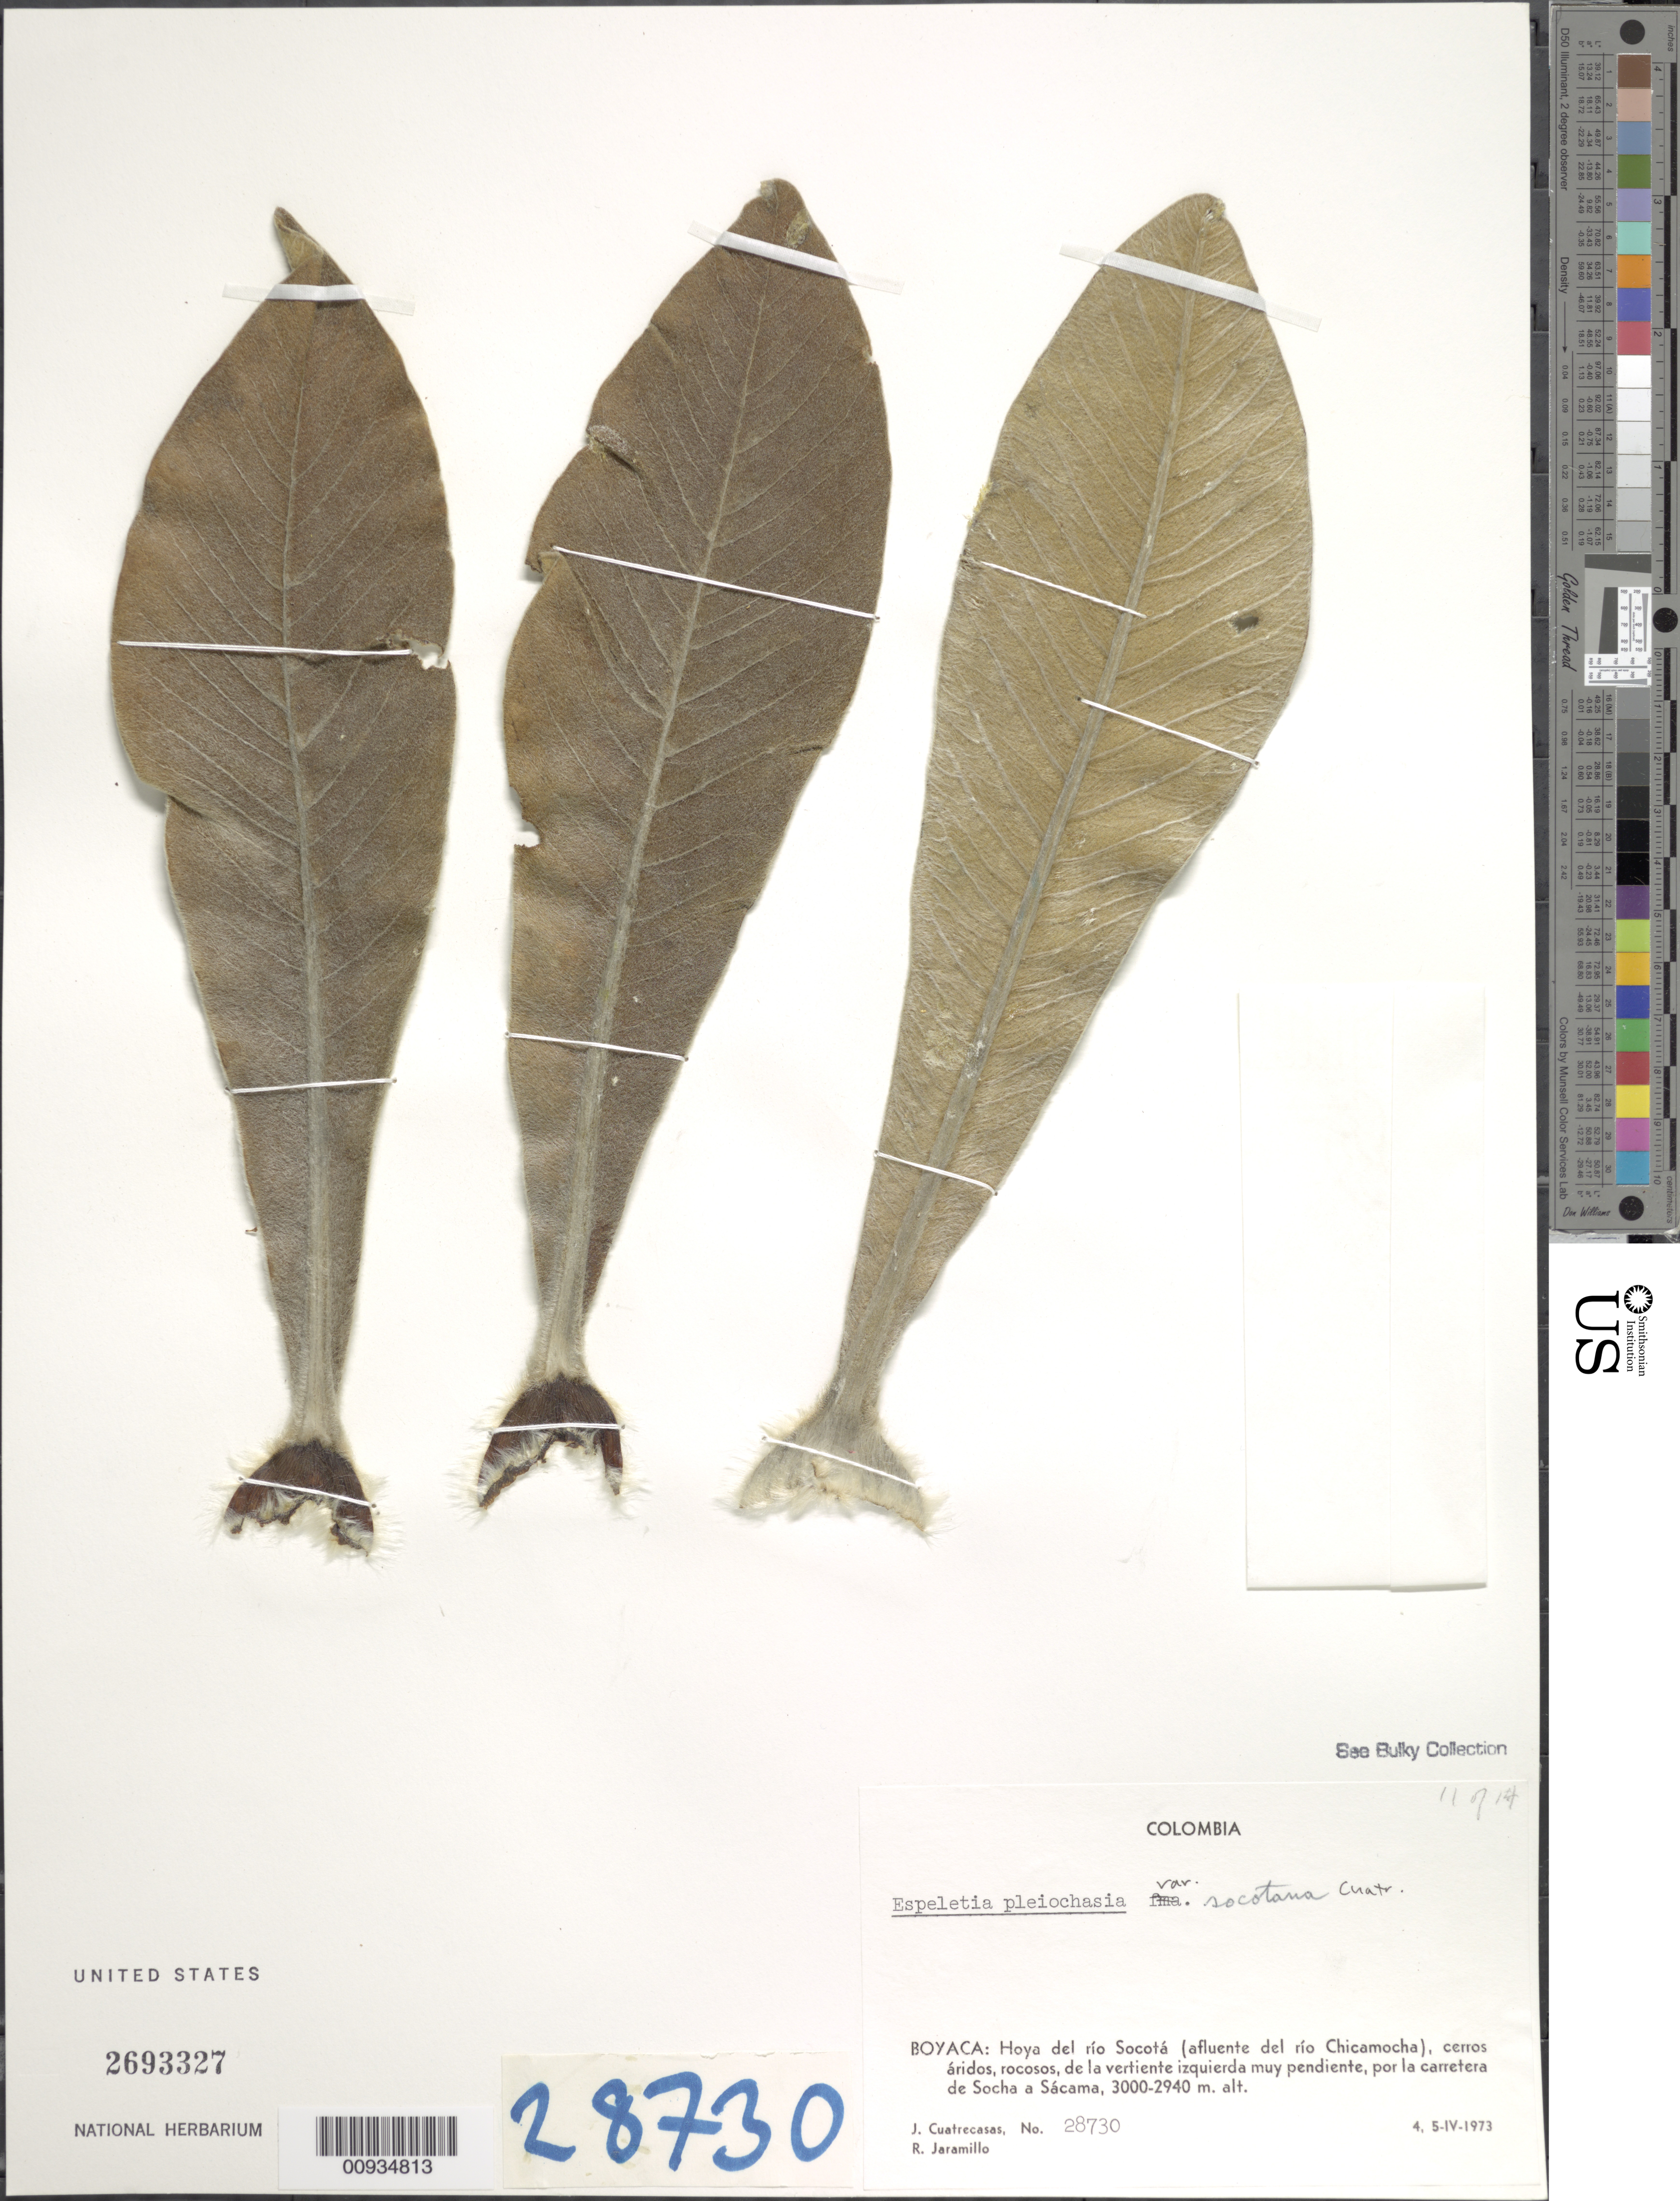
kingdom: Plantae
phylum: Tracheophyta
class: Magnoliopsida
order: Asterales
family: Asteraceae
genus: Espeletiopsis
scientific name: Espeletiopsis pleichasia var. socotana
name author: Cuatrec.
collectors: J. Cuatrecasas & R. Jaramillo M.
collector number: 28730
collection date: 1973-04-04/1973-04-05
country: Colombia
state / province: Boyacá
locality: Hoya del rio Socota (afluente del rio Chicamocha), por la carretera de Socha a Sacama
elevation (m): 2940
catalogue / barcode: US 2693327